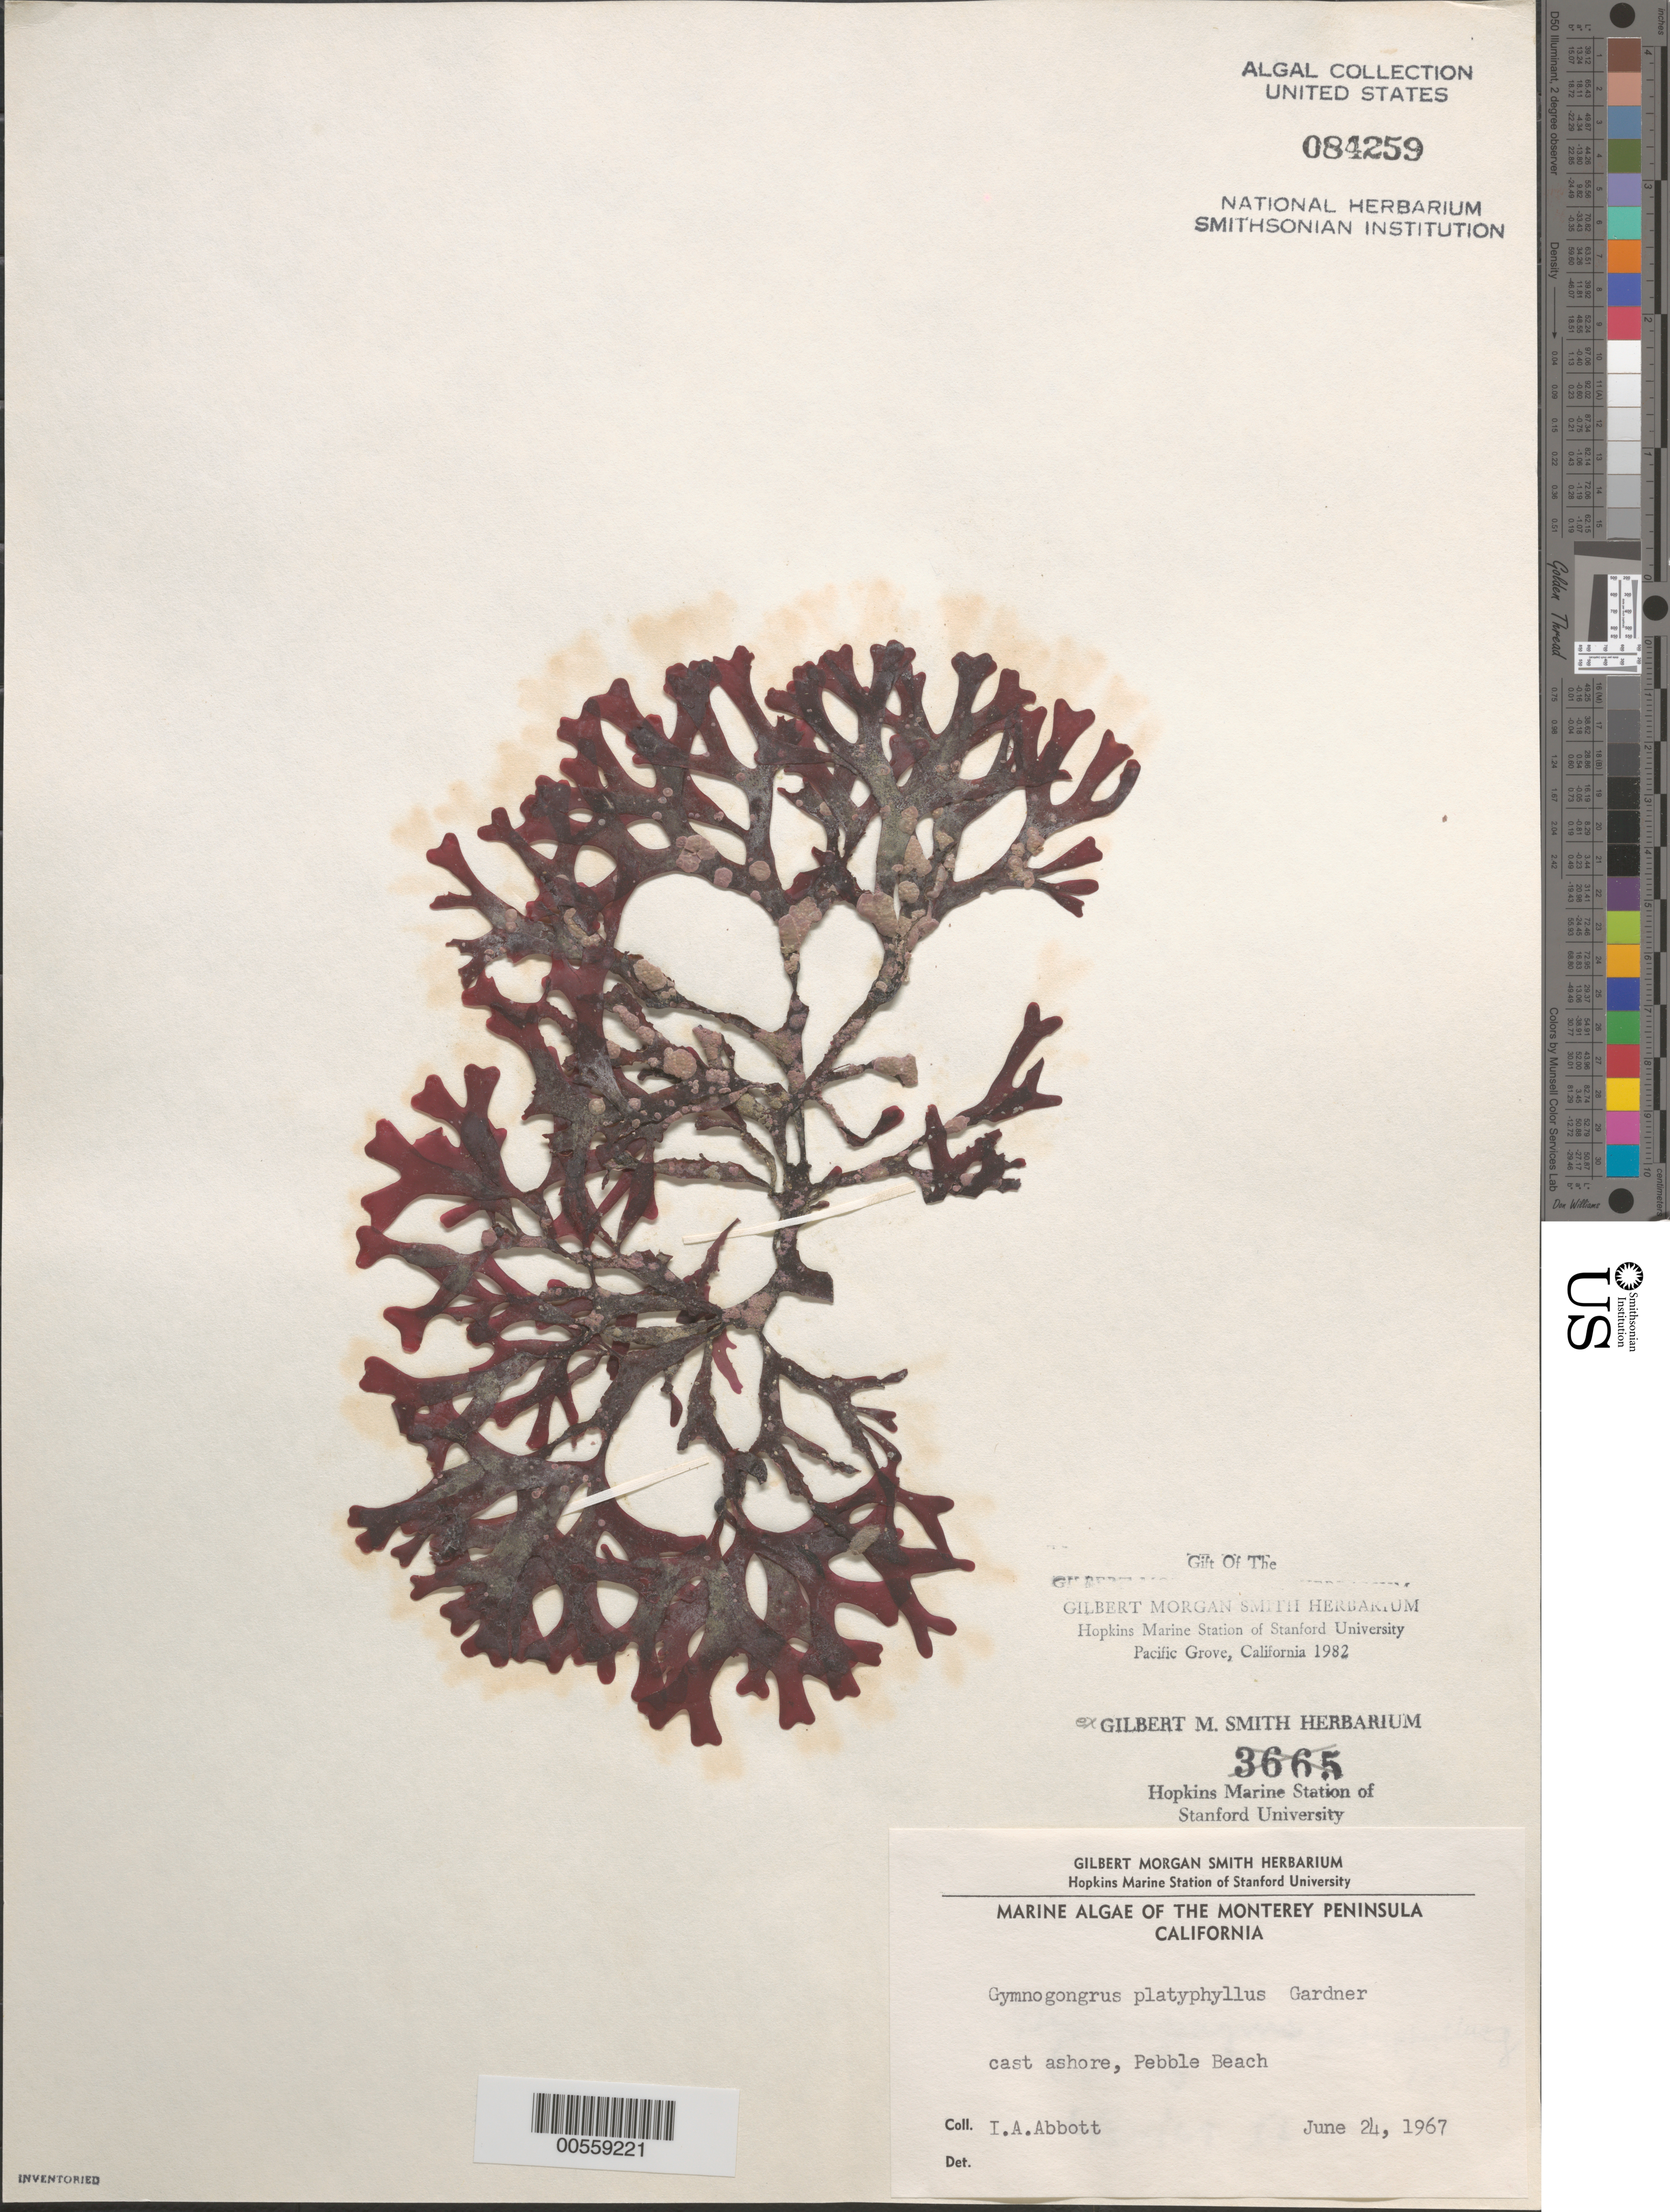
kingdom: Plantae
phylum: Rhodophyta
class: Florideophyceae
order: Gigartinales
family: Phyllophoraceae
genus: Gymnogongrus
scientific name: Gymnogongrus platyphyllus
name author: N.L. Gardner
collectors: I. A. Abbott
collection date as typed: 24 Jun 1967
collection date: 1967-06-24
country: United States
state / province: California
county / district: Monterey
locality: Pebble Beach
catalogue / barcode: US 84259